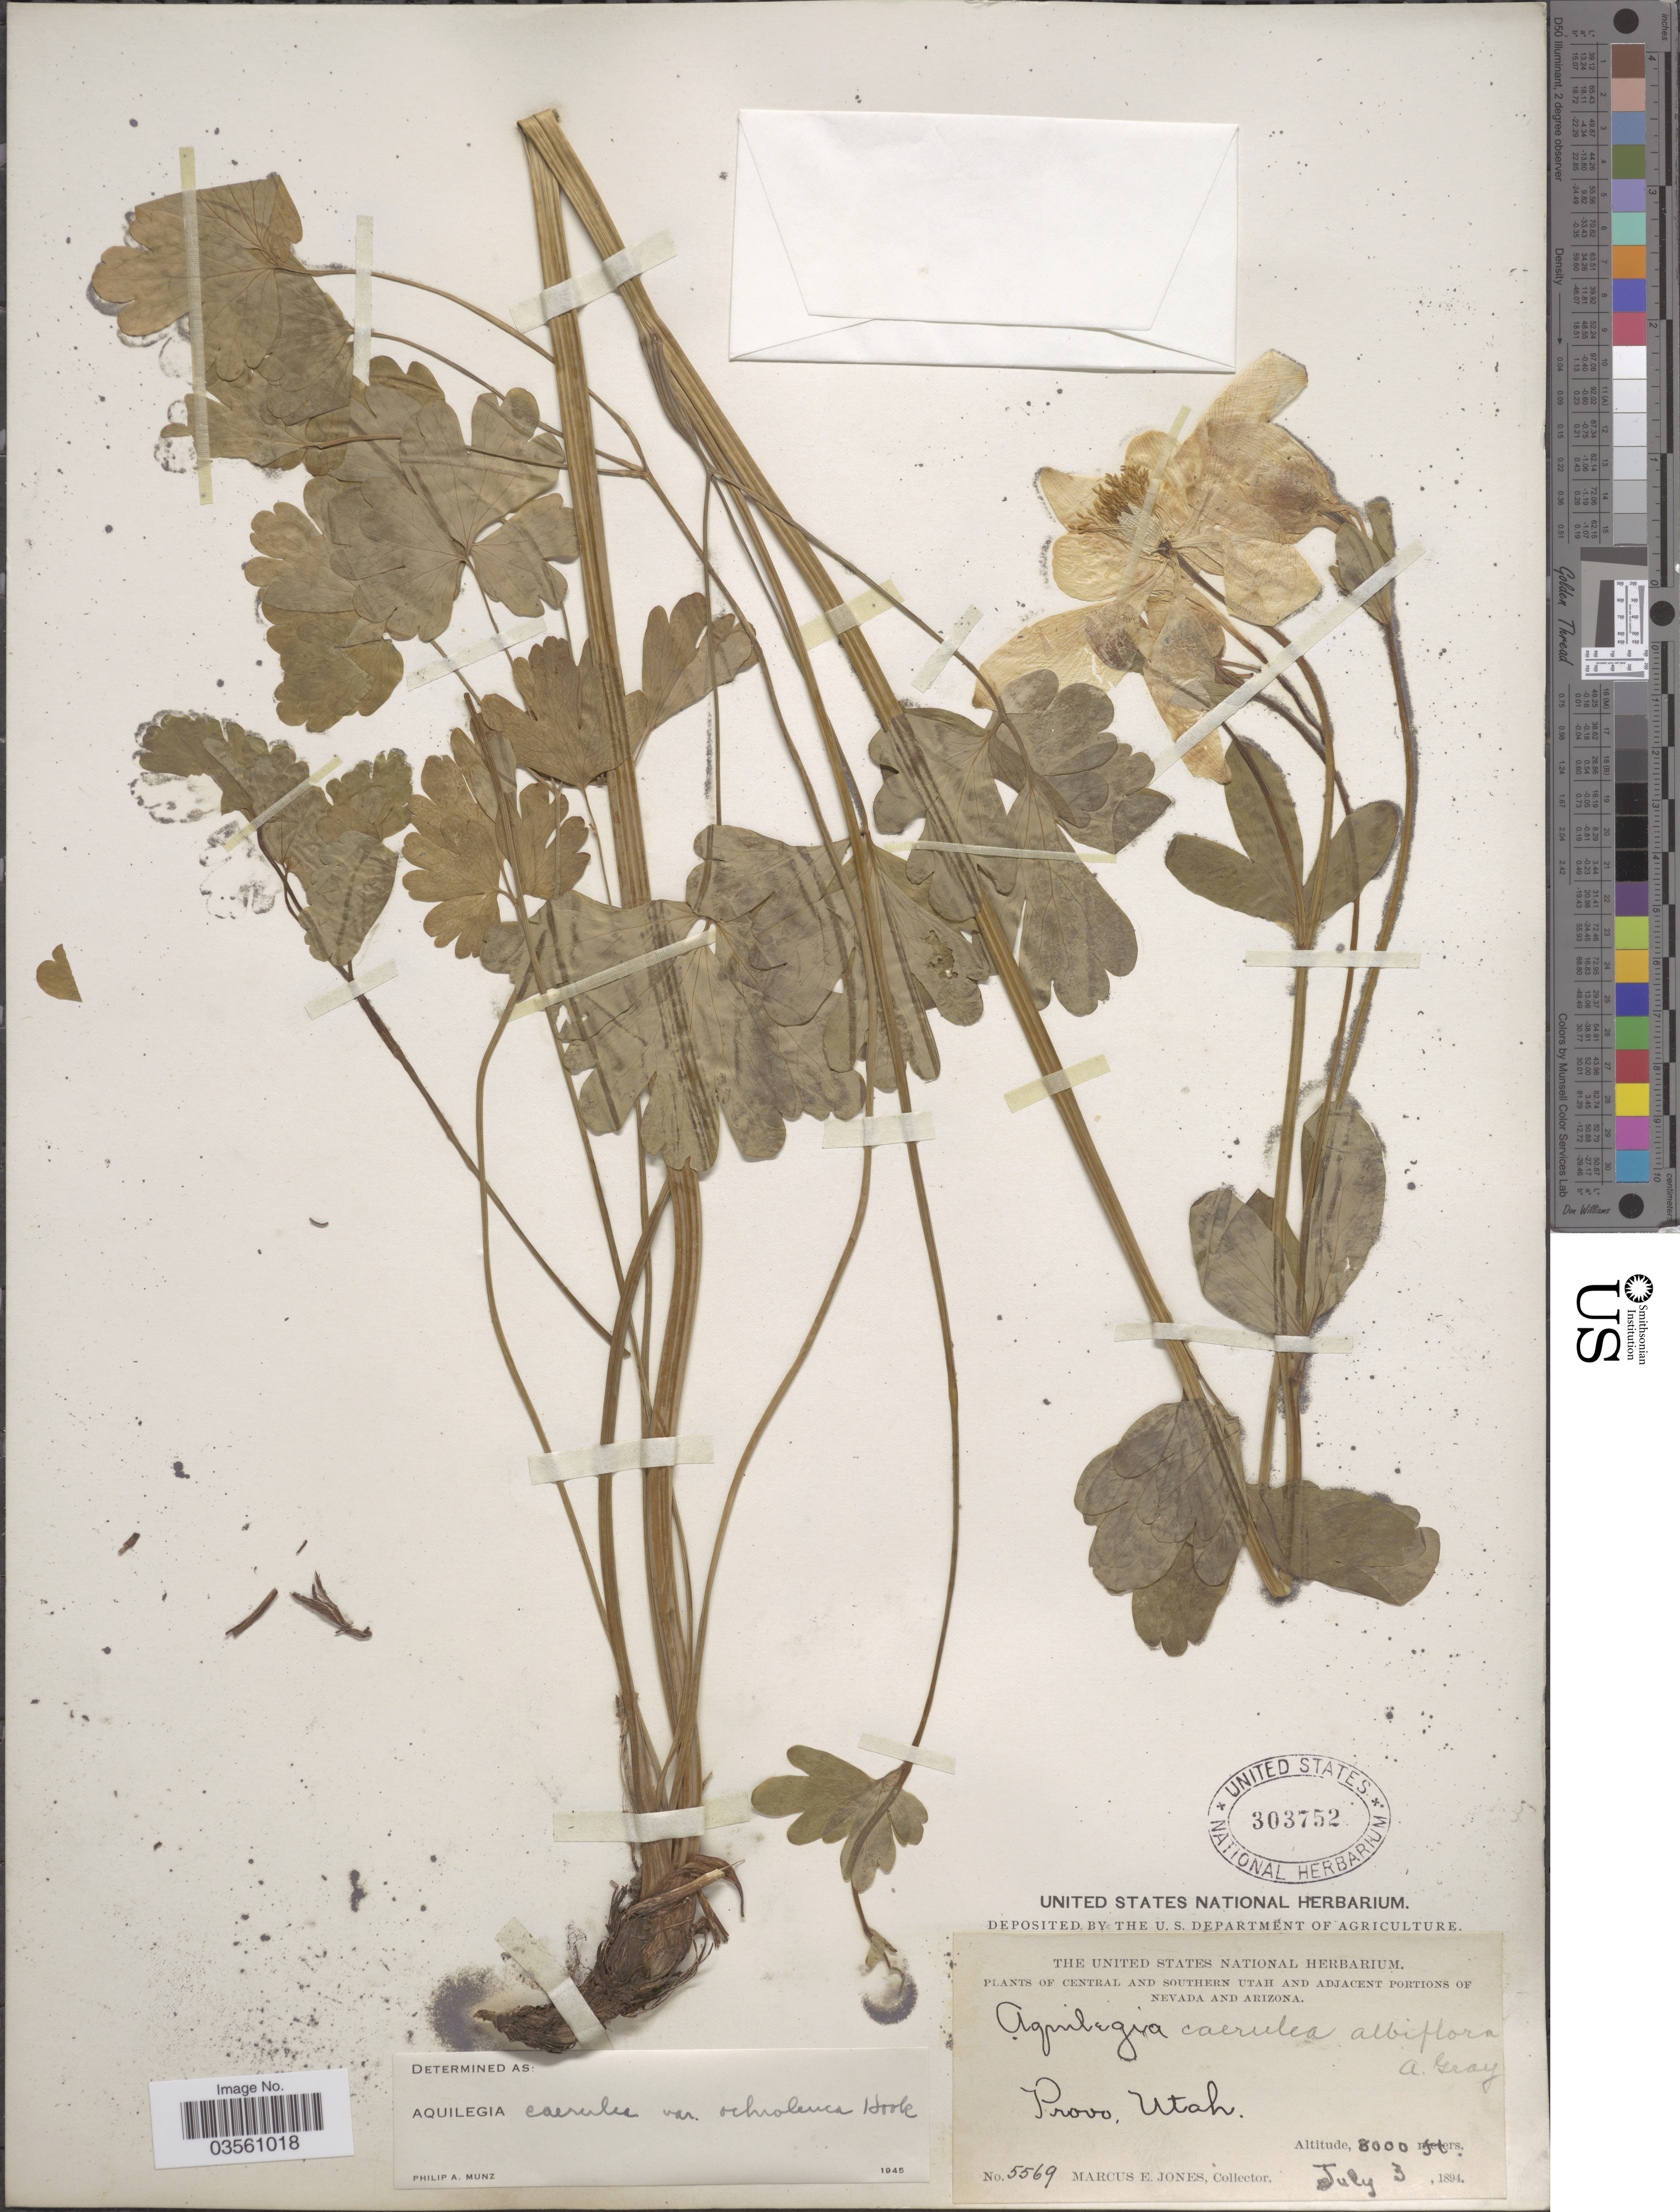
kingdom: Plantae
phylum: Tracheophyta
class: Magnoliopsida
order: Ranunculales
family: Ranunculaceae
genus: Aquilegia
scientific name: Aquilegia coerulea var. ochroleuca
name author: Hook.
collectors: M. E. Jones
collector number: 5569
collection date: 1894-07-03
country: United States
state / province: Utah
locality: Central and Southern Utah. Provo.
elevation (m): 2438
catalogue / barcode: US 303752